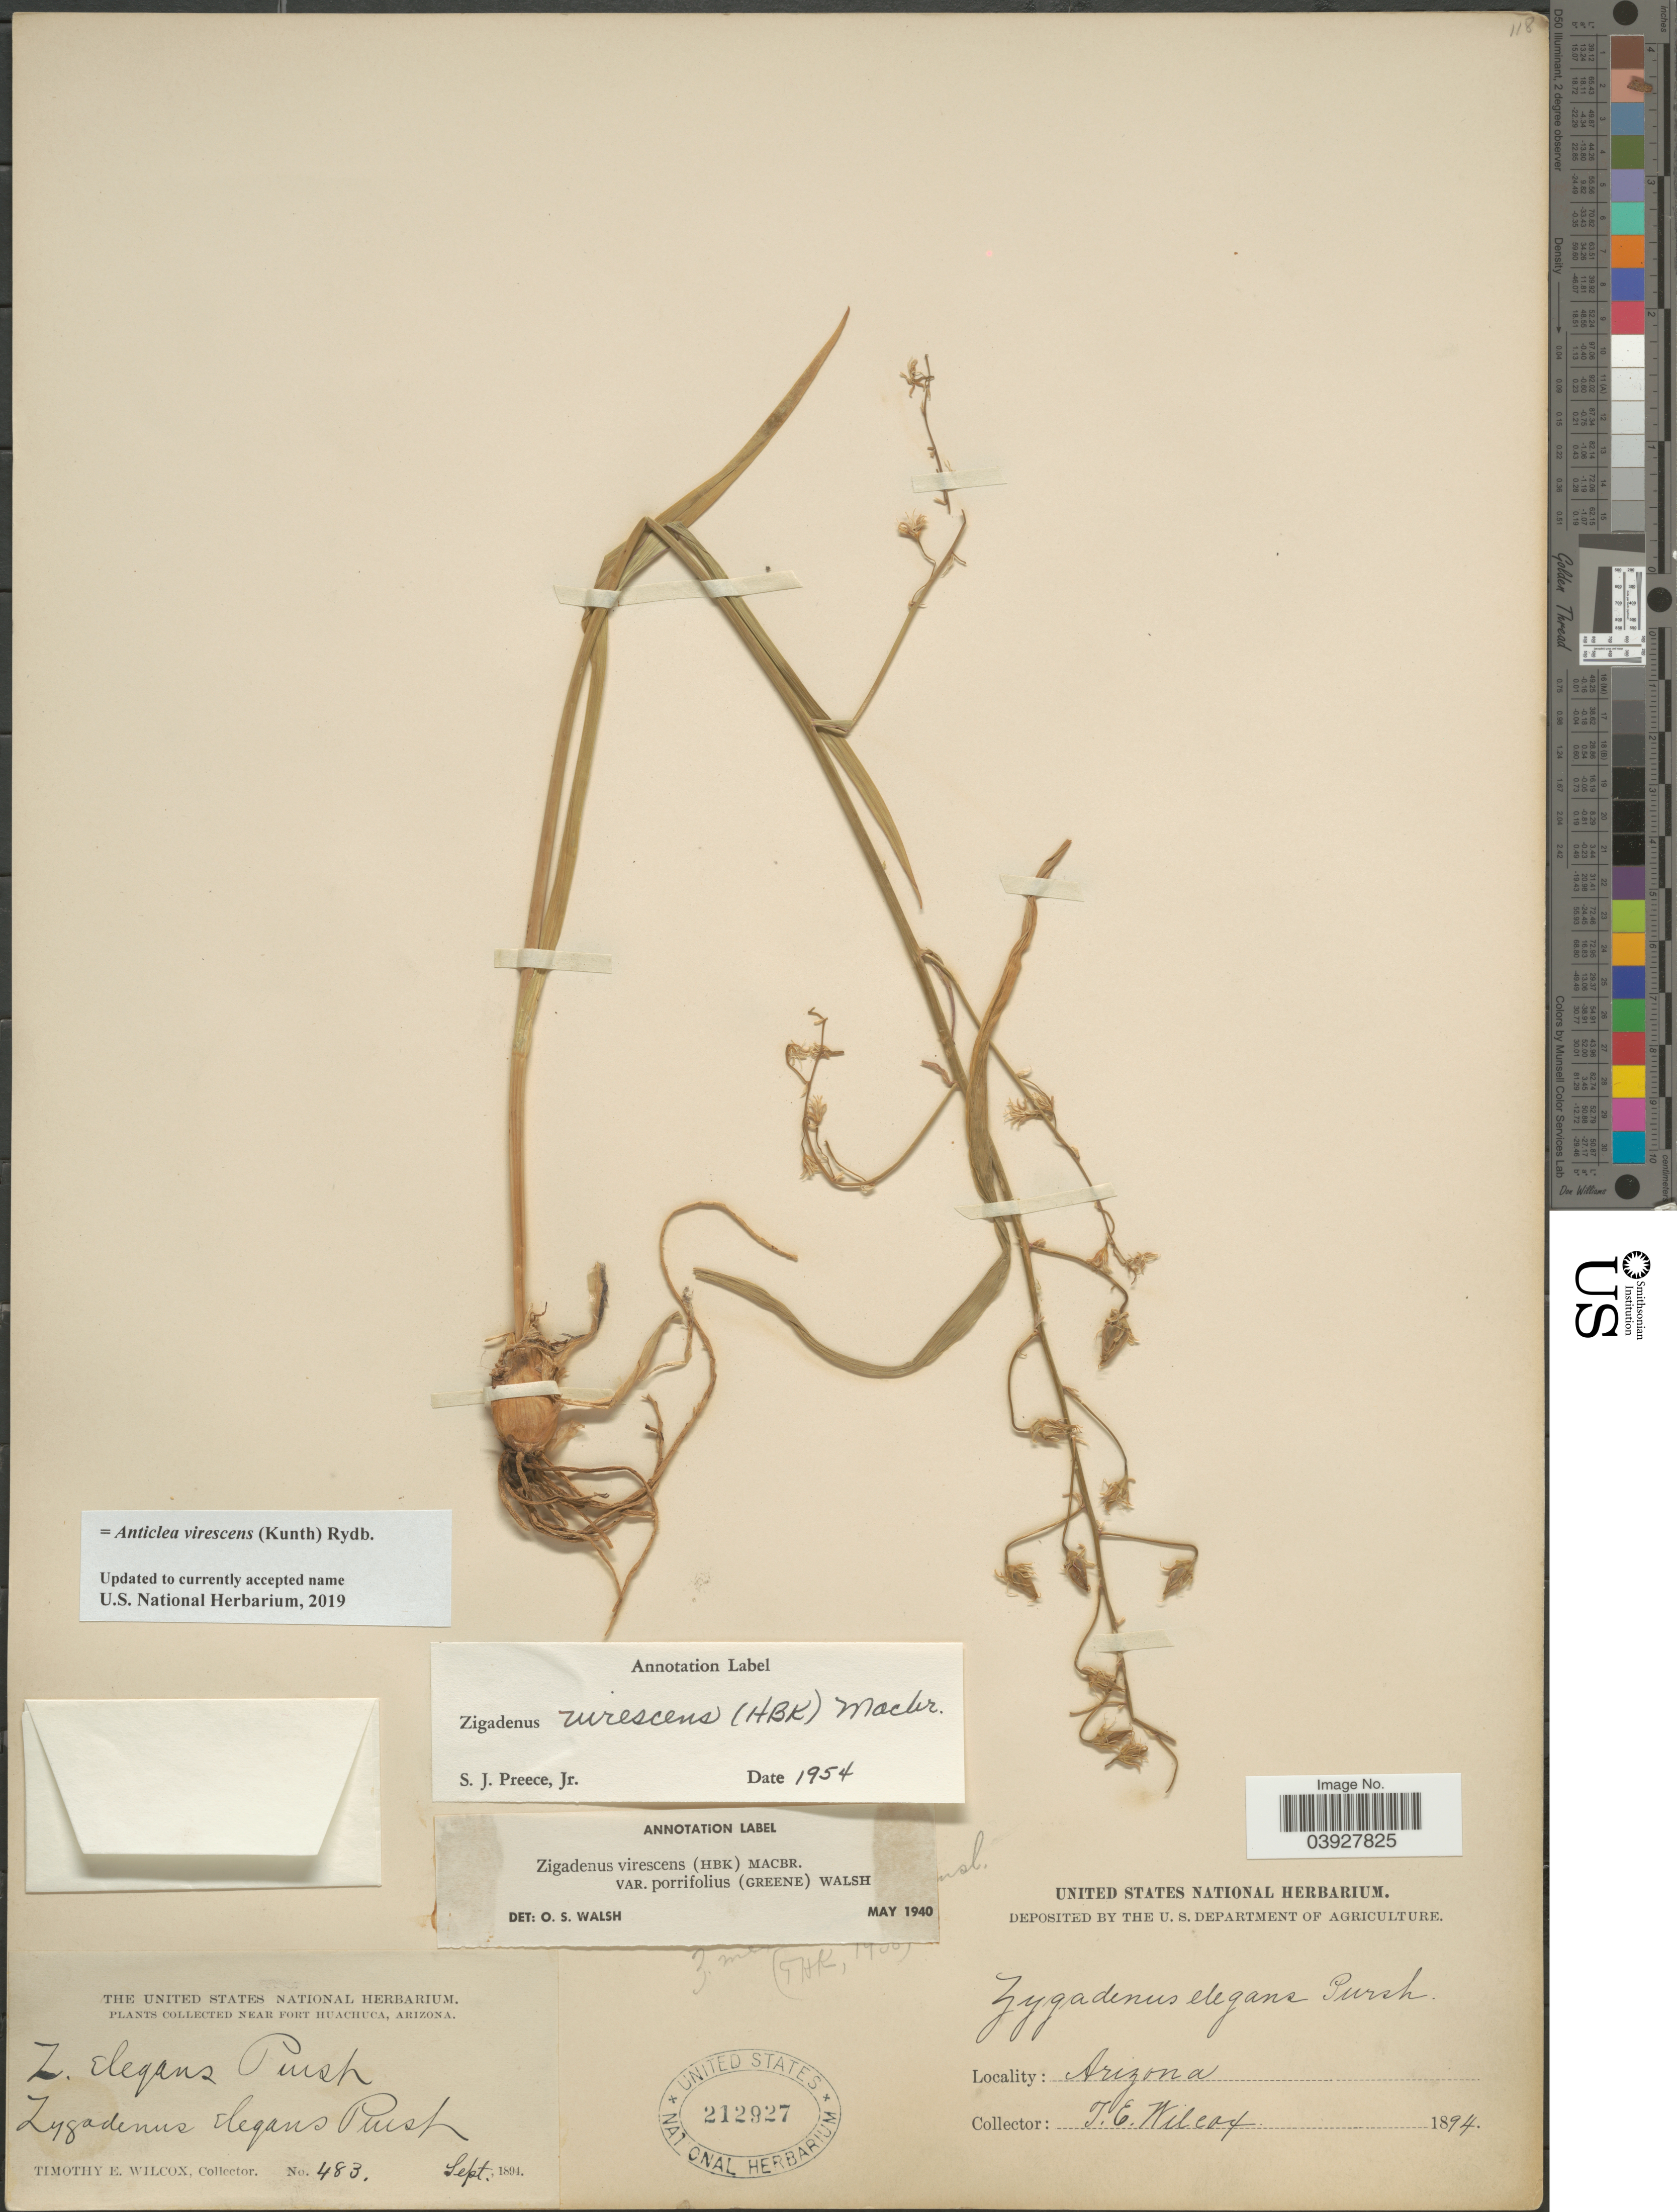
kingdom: Plantae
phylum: Tracheophyta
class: Liliopsida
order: Liliales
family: Melanthiaceae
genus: Anticlea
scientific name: Anticlea virescens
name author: (Kunth) Rydb.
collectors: T. E. Wilcox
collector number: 483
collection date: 1894-09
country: United States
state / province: Arizona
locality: Near Fort Huachuca.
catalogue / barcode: US 212927